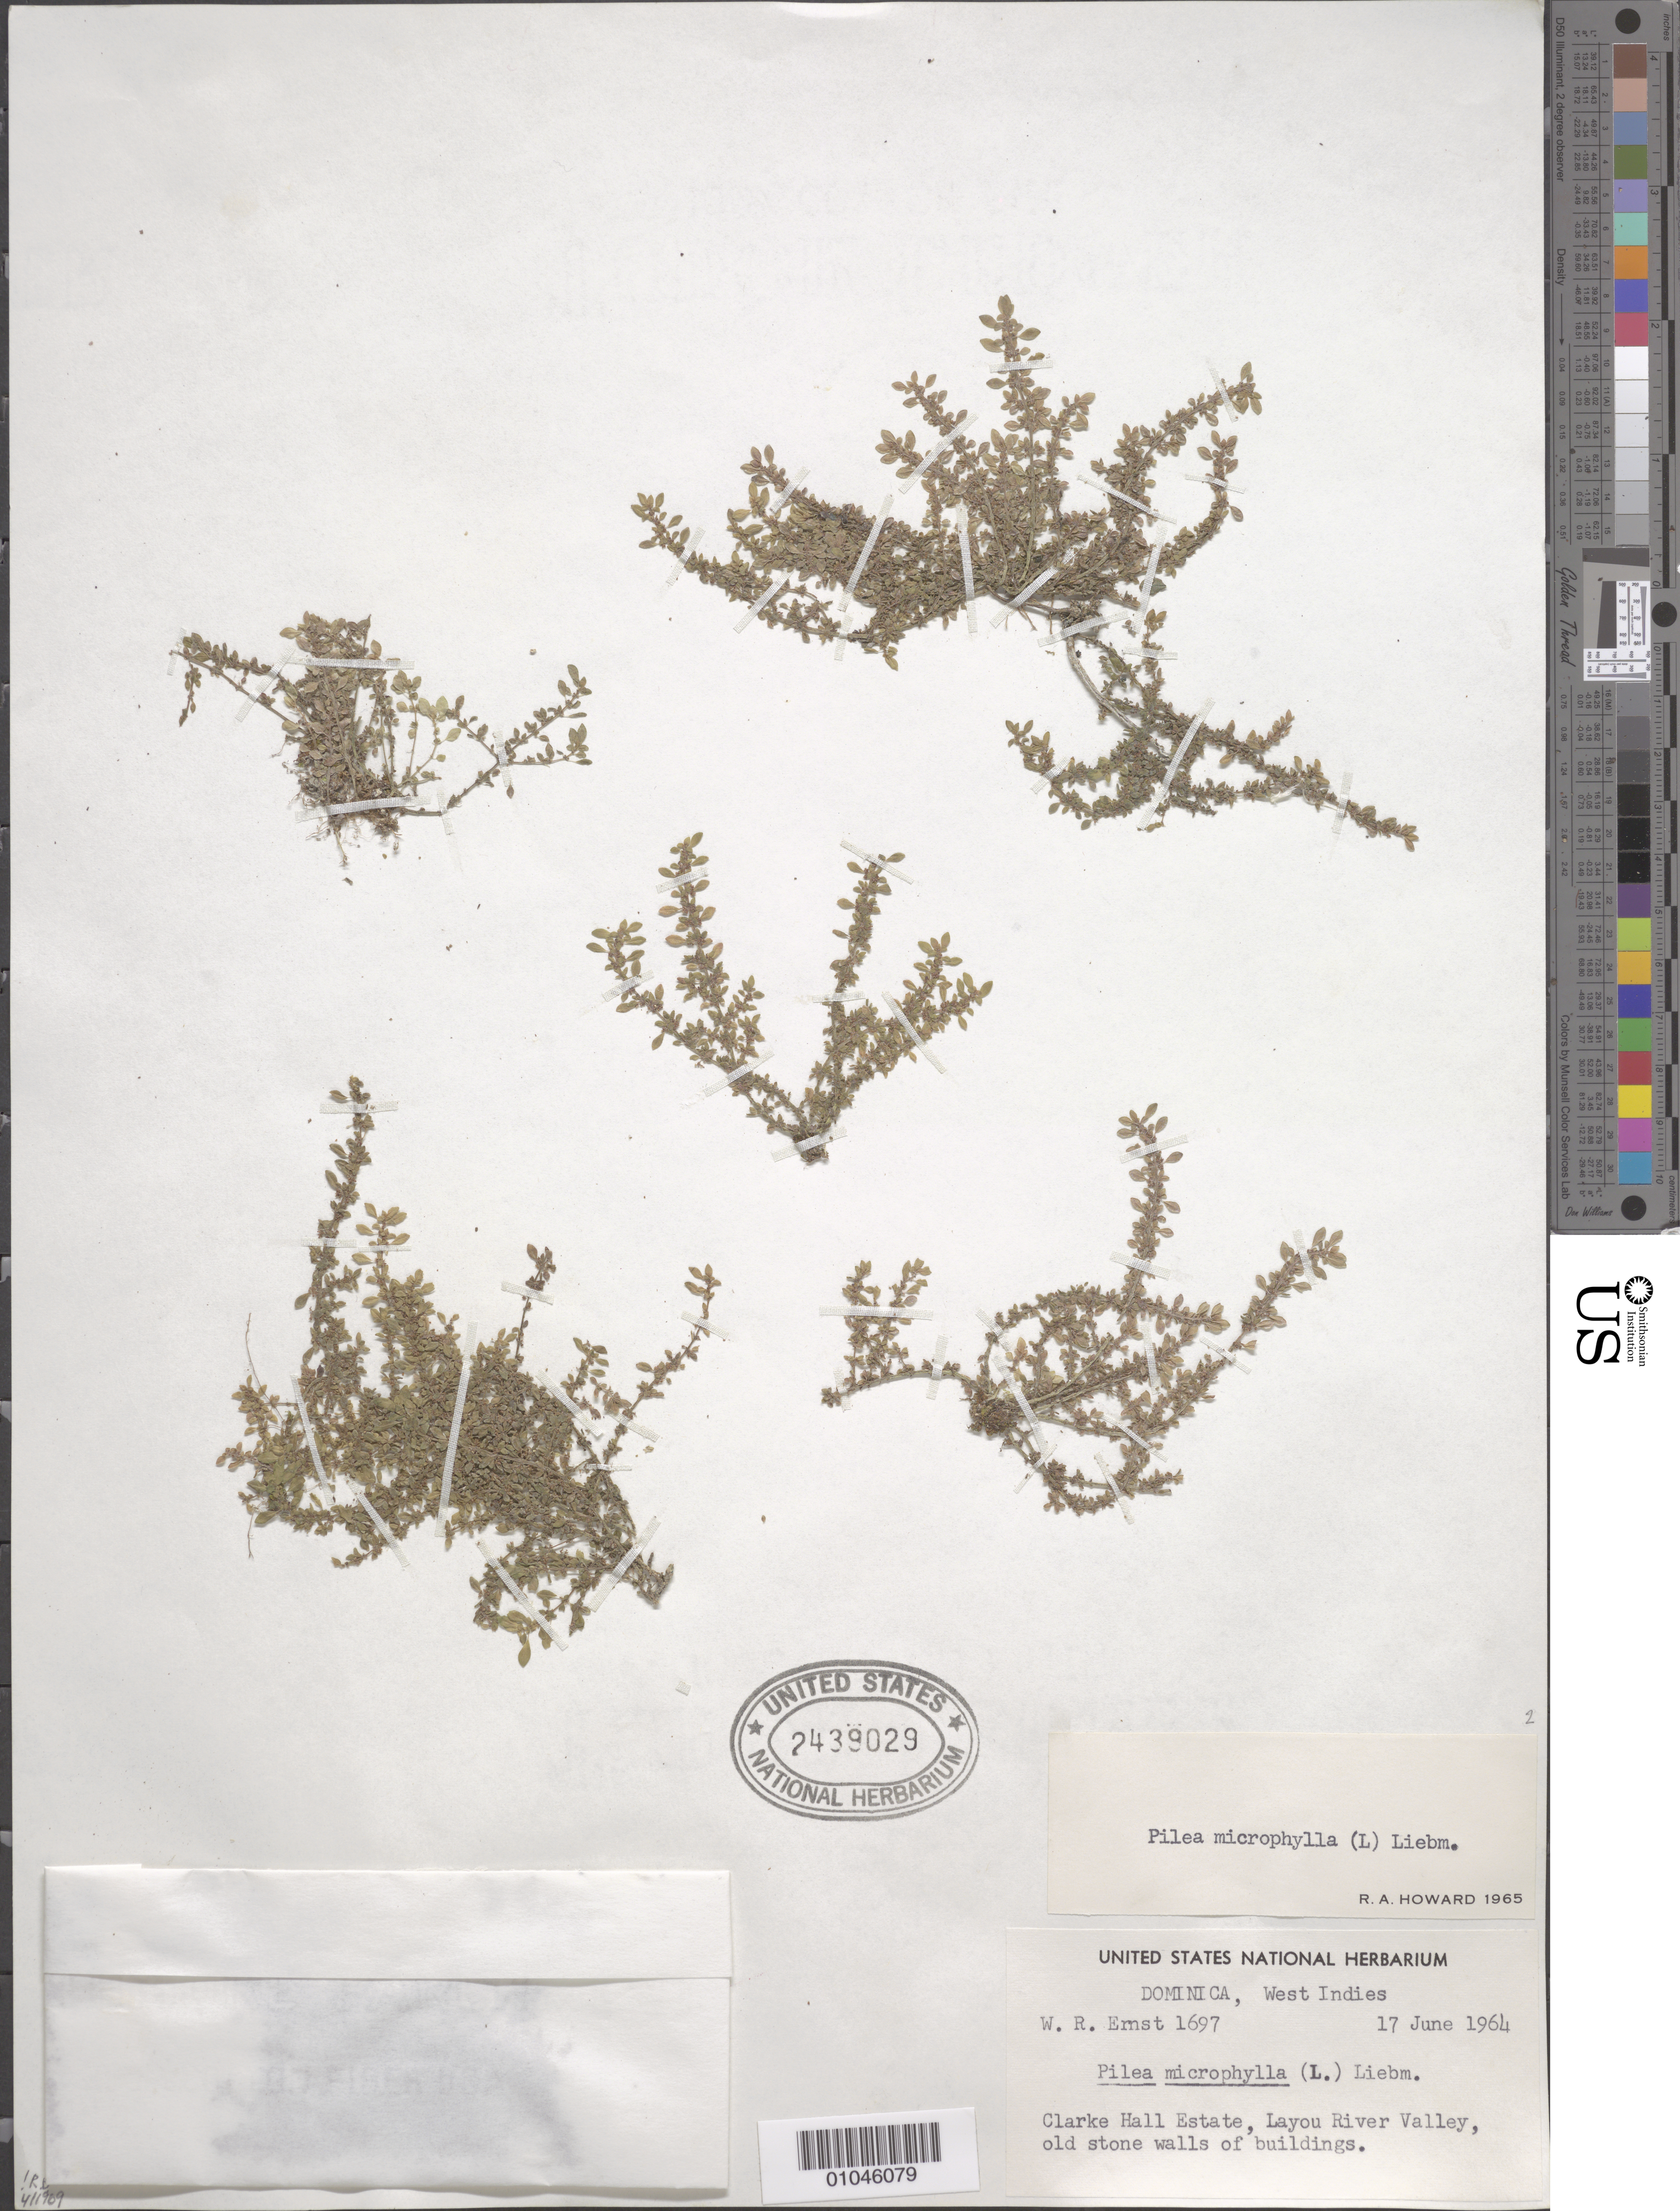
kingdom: Plantae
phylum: Tracheophyta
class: Magnoliopsida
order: Rosales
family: Urticaceae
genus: Pilea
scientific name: Pilea microphylla var. microphylla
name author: (L.) Liebm.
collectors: W. R. Ernst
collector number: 1697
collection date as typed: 17 Jun 1964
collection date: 1964-06-17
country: Dominica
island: Dominica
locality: Clarke Hall Estate, Layou River Valley. Old stone walls of buildings.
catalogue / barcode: US 2439029